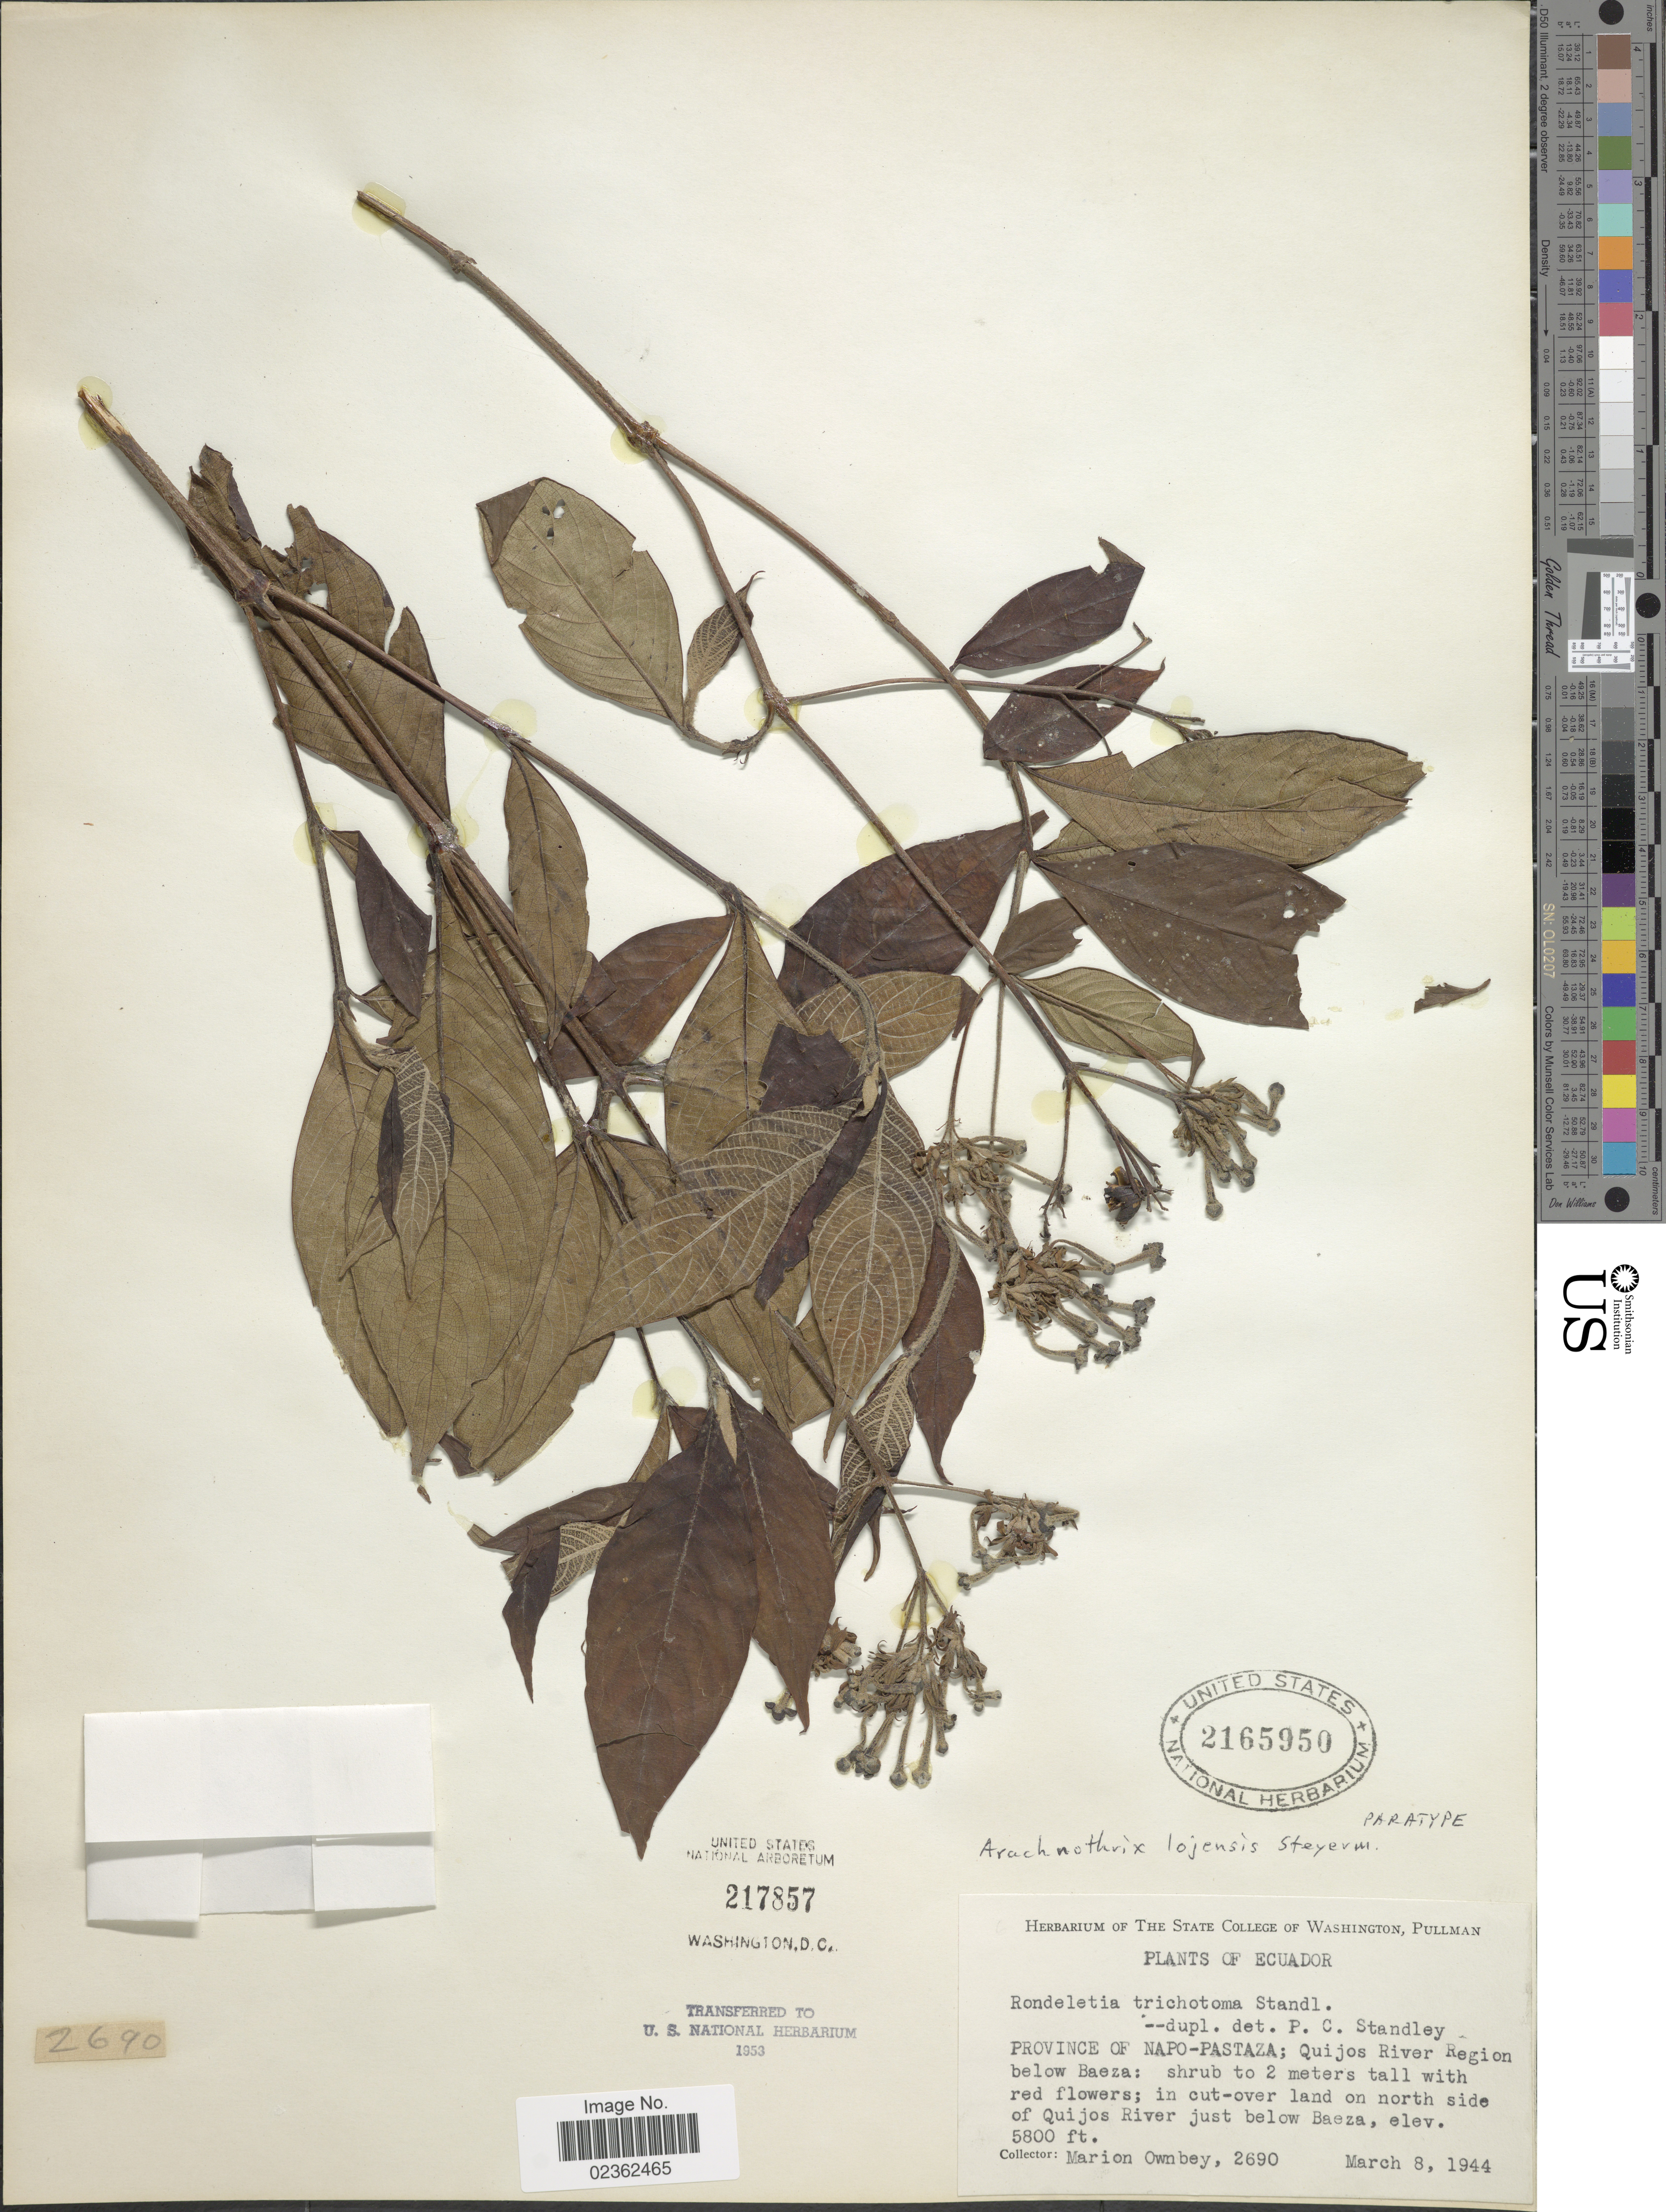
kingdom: Plantae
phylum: Tracheophyta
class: Magnoliopsida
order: Gentianales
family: Rubiaceae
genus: Arachnothryx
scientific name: Arachnothryx lojensis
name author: Steyerm.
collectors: F. M. Ownbey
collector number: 2690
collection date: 1944-03-08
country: Ecuador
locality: Province of Napo-Pastaza; Quijos River Region below Baeza: in cut-over land on north side of Quijos River just below Baeza.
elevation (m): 1768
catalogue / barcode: US 2165950